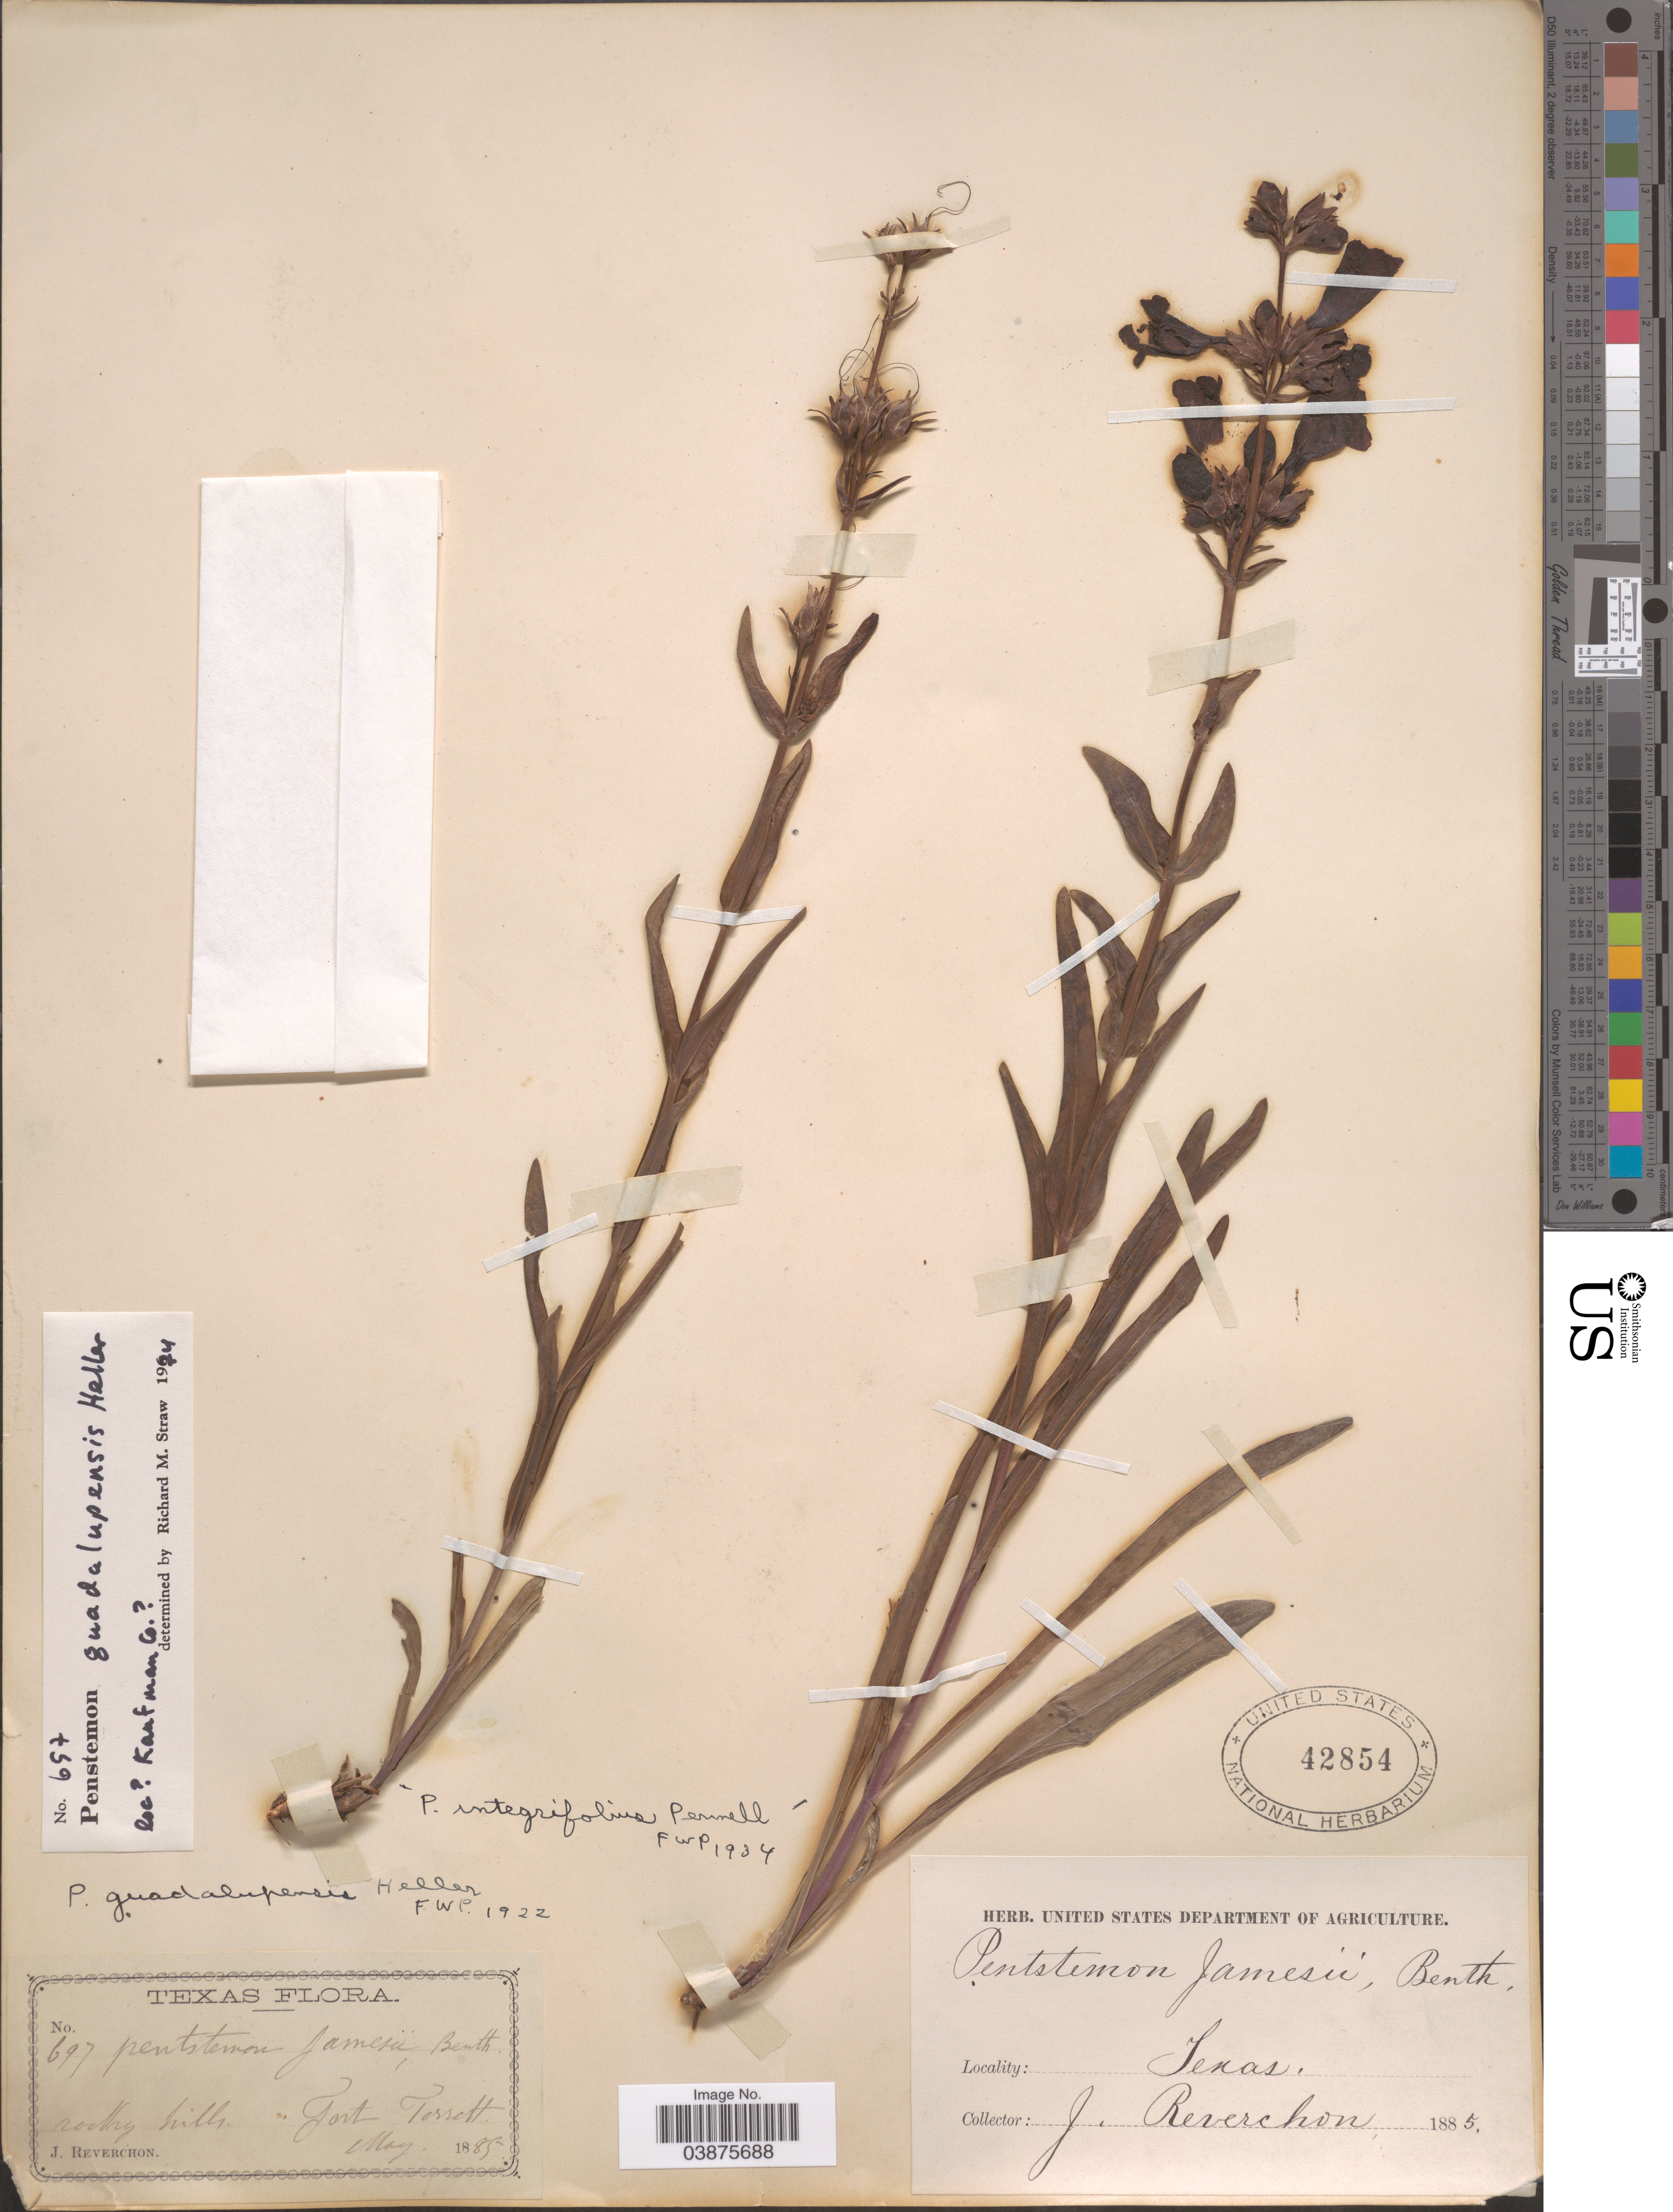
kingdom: Plantae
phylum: Tracheophyta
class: Magnoliopsida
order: Lamiales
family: Plantaginaceae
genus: Penstemon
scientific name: Penstemon guadalupensis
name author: A. Heller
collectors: J. Reverchon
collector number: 697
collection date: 1885-05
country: United States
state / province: Texas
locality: Fort Terrett.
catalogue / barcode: US 42854